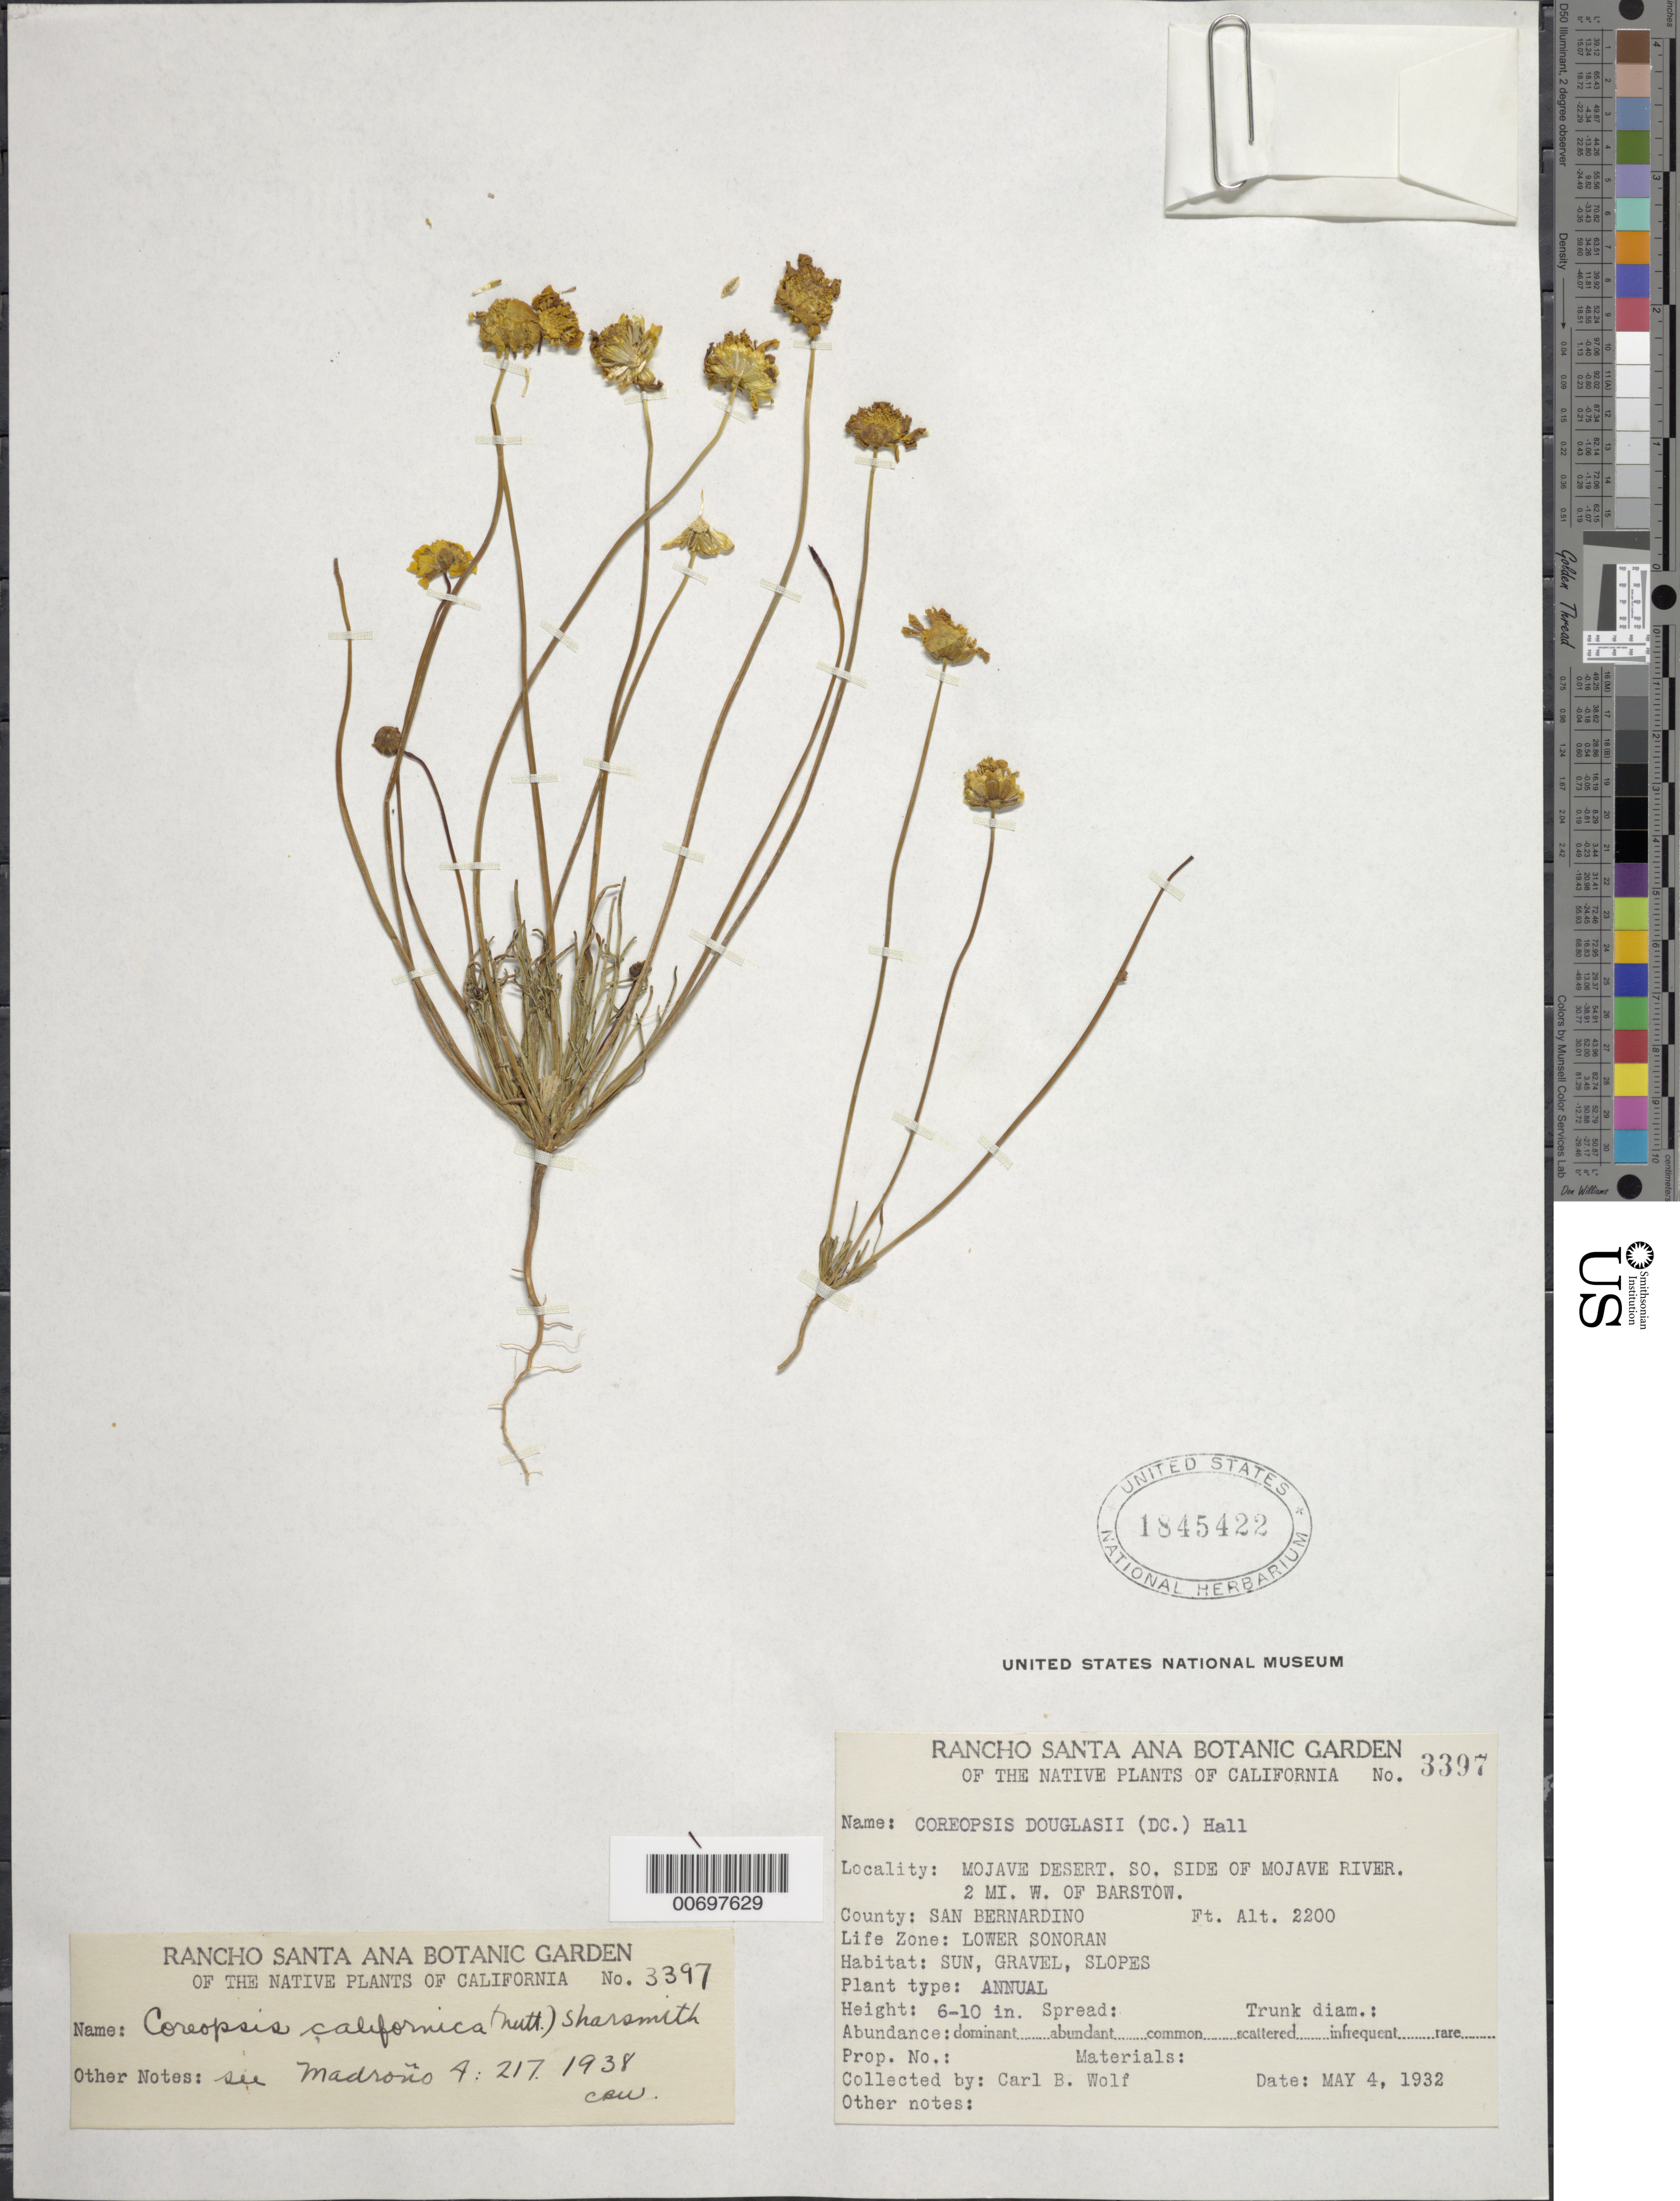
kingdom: Plantae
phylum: Tracheophyta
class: Magnoliopsida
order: Asterales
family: Asteraceae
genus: Coreopsis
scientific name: Coreopsis calliopsidea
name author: (DC.) A. Gray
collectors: C. B. Wolf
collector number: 3397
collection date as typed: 04 May 1932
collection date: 1932-05-04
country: United States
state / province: California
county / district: San Bernardino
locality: Mojave Desert. So. Side of Mojave River. 2 mi. w. of Barstow.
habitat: Life Zone: Lower Sonoran. Sun, gravel, slopes.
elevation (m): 671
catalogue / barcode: US 1845422